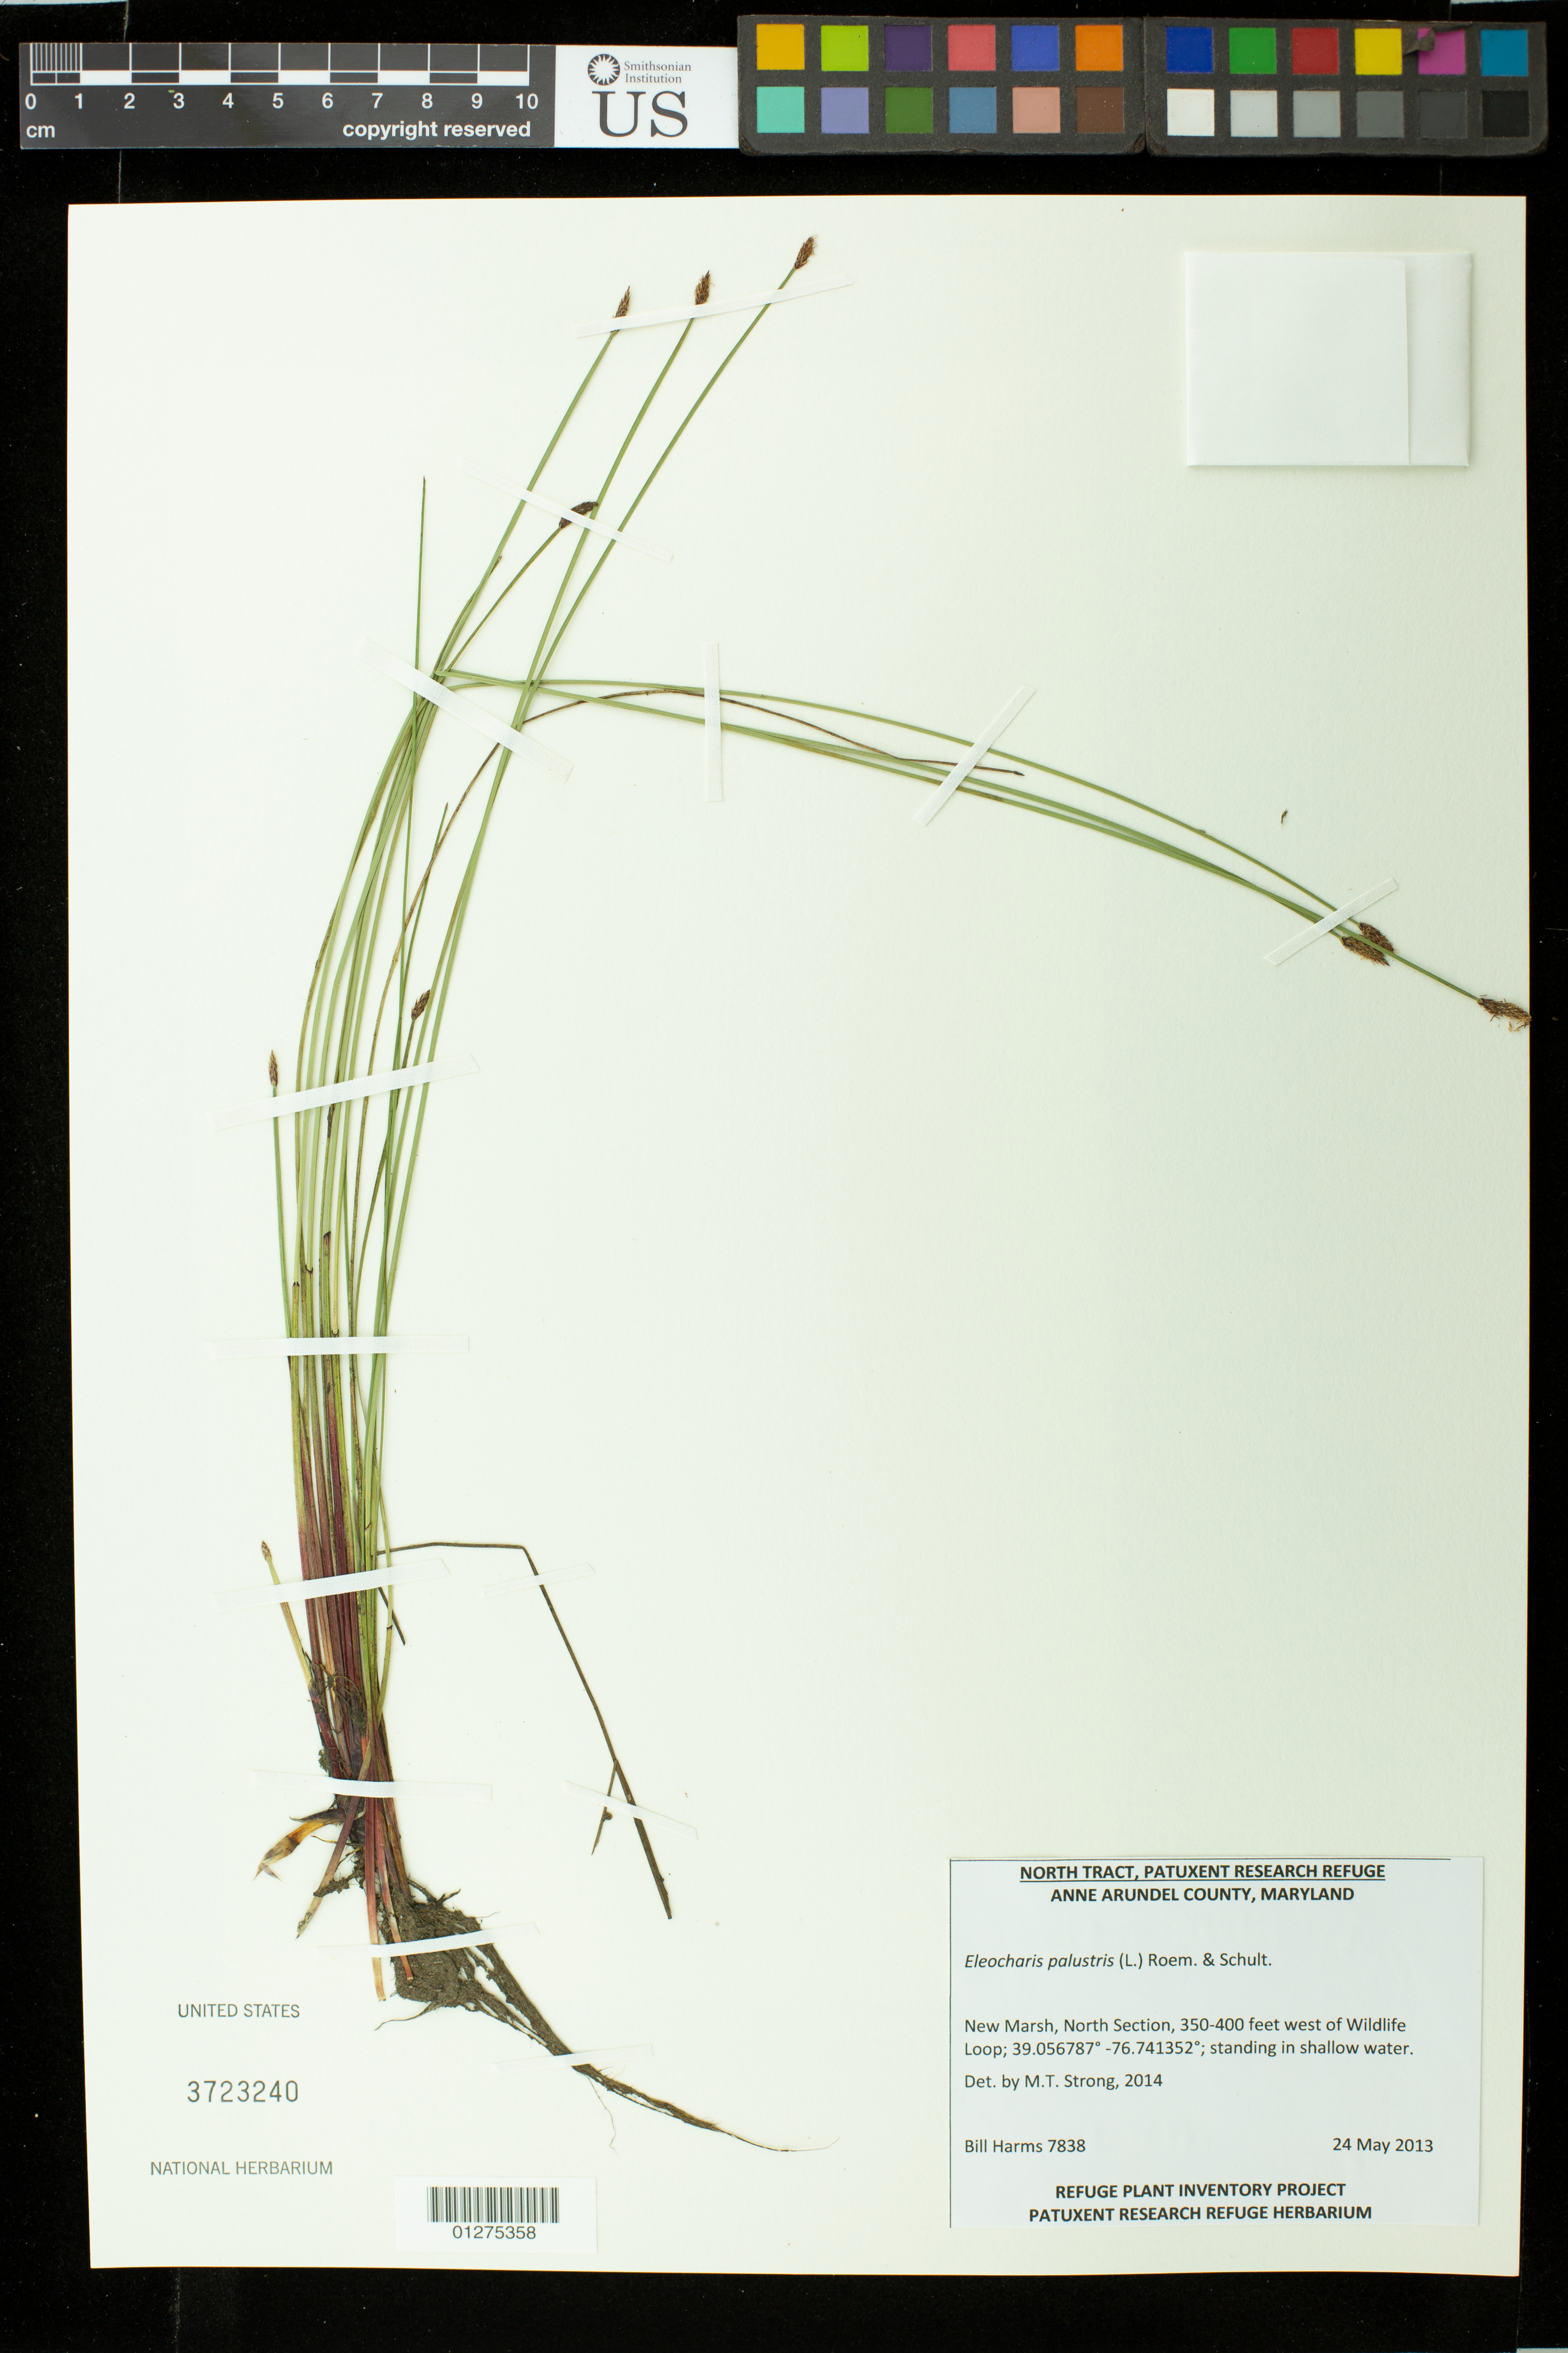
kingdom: Plantae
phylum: Tracheophyta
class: Liliopsida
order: Poales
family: Cyperaceae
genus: Eleocharis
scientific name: Eleocharis palustris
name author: (L.) Roem. & Schult.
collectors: B. Harms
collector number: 7838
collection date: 2013-05-24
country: United States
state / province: Maryland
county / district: Anne Arundel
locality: New Marsh, Noirth Section. 350-400 feet west of Wildlife Loop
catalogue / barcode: US 3723240